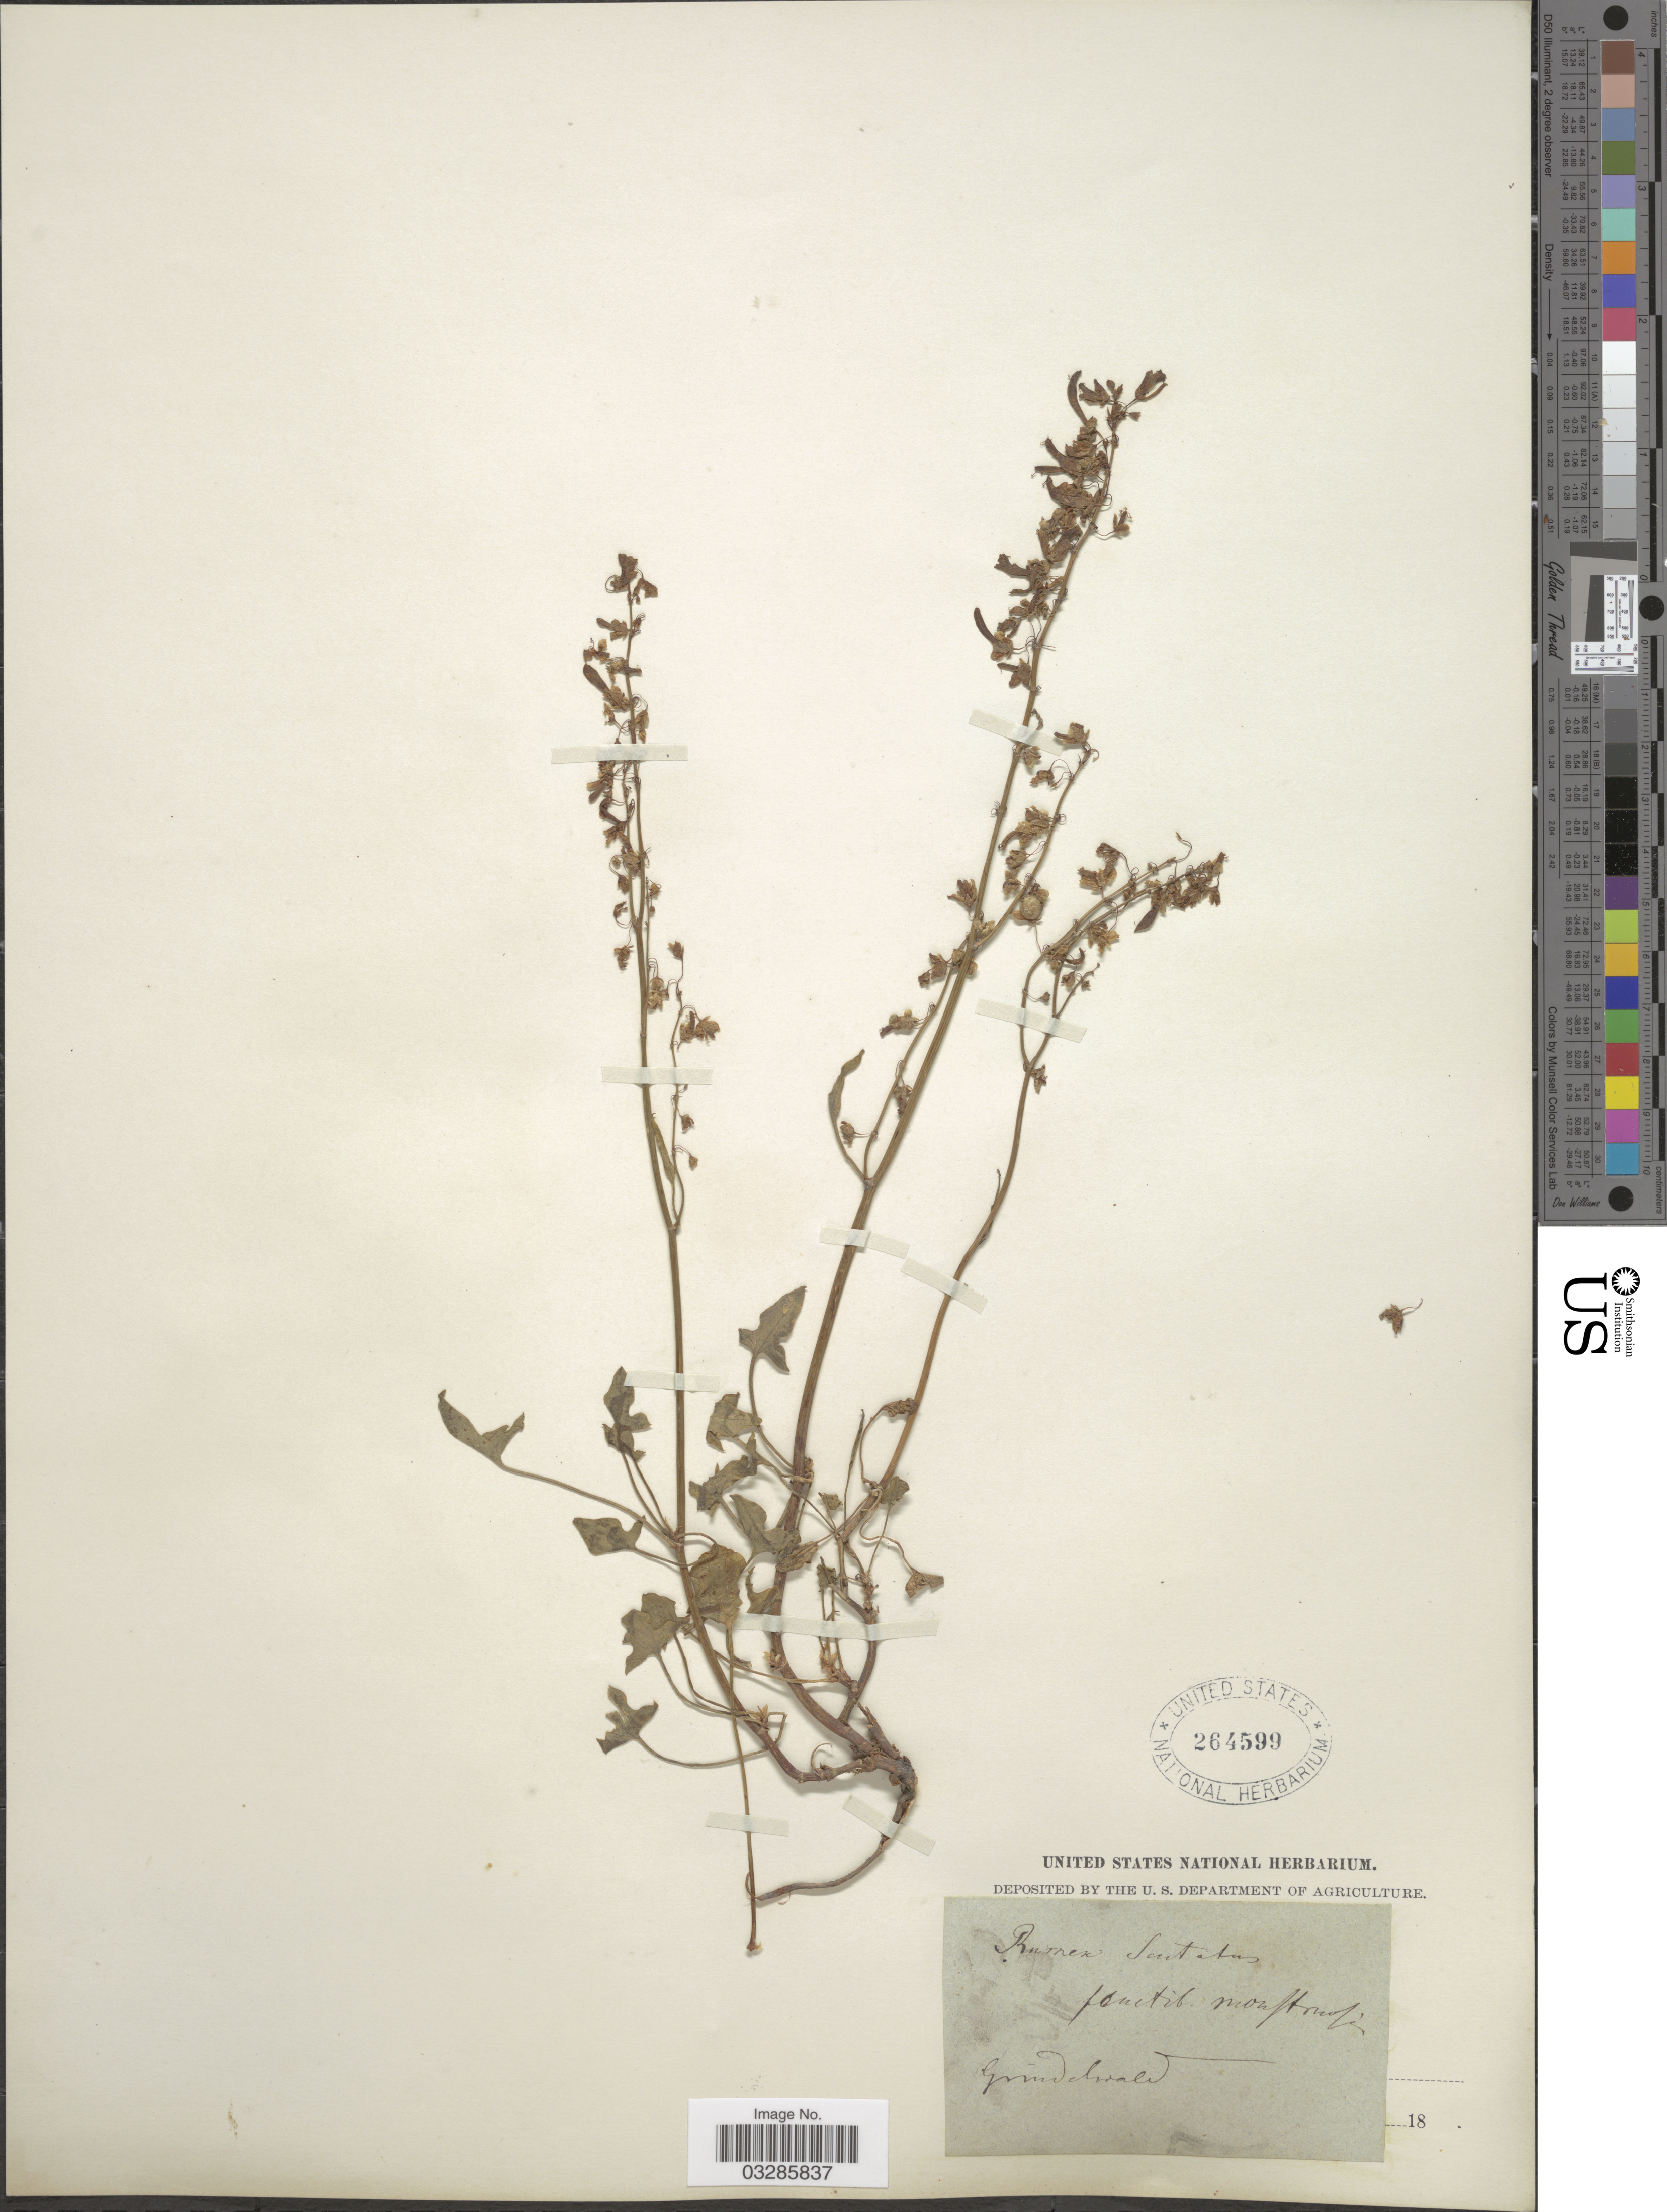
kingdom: Plantae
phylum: Tracheophyta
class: Magnoliopsida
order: Caryophyllales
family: Polygonaceae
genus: Rumex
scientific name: Rumex scutatus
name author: L.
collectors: ex herb. United States National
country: Switzerland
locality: Grindelwald.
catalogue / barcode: US 264599